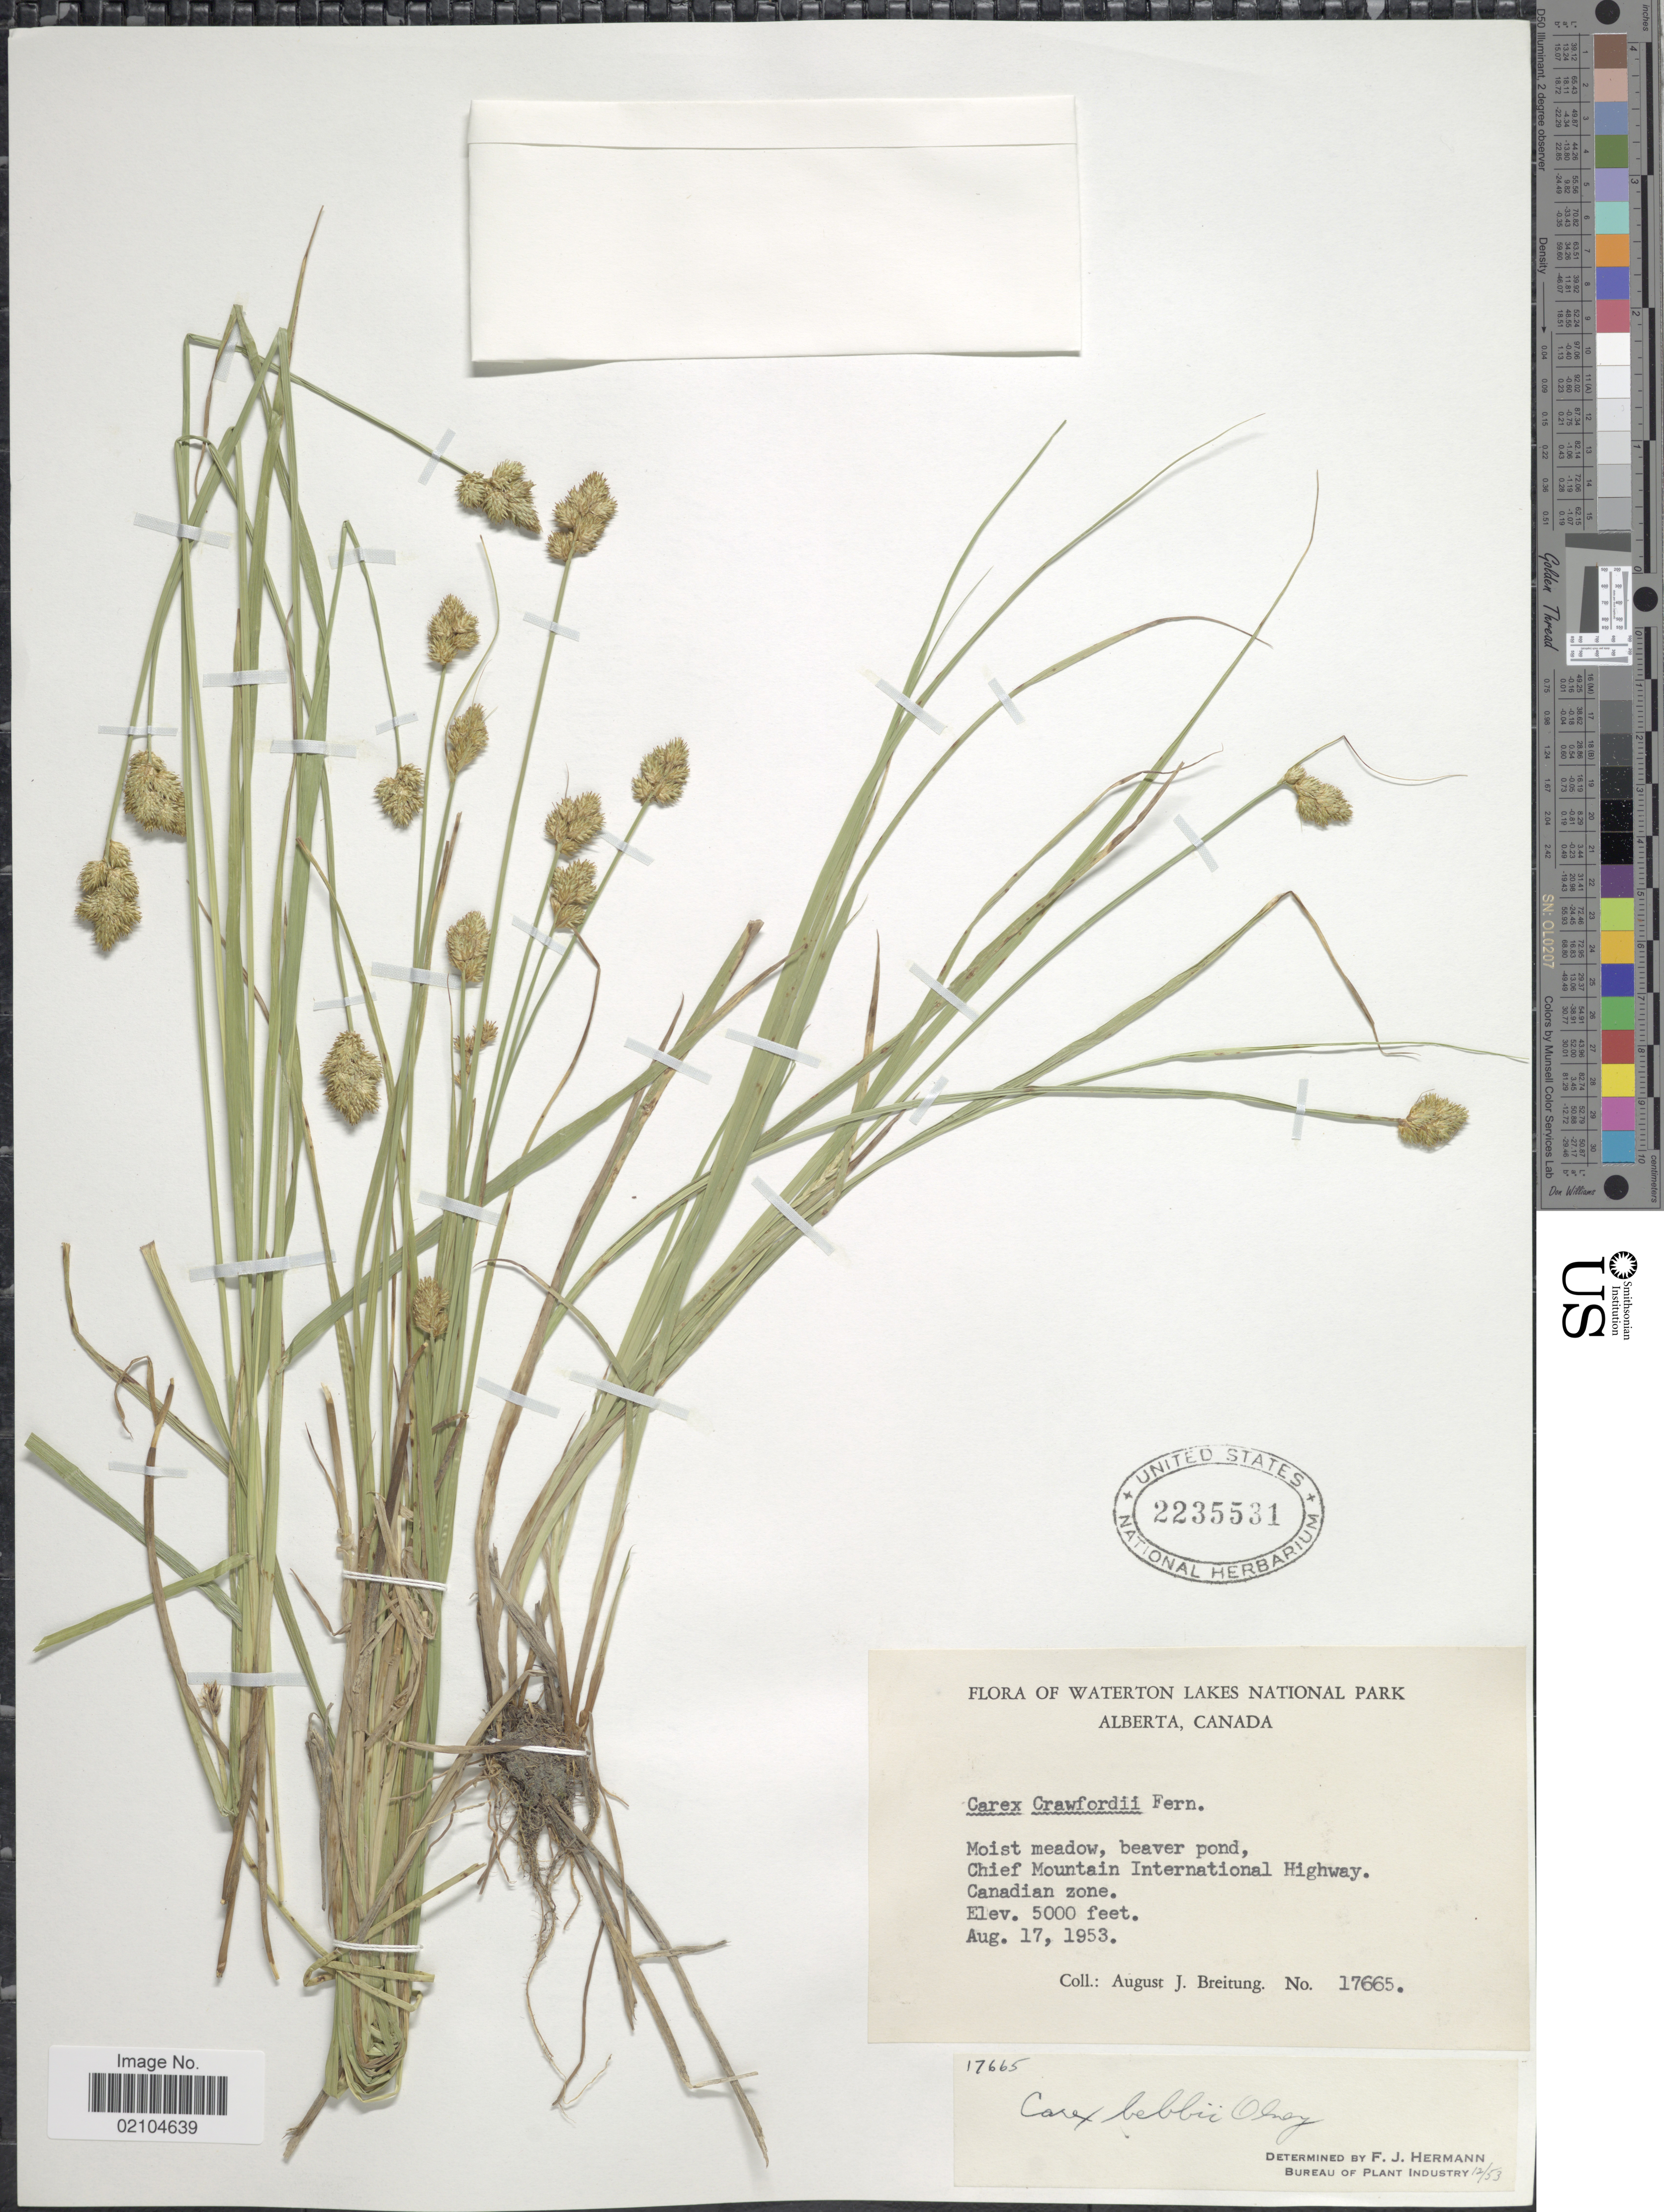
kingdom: Plantae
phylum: Tracheophyta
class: Liliopsida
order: Poales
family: Cyperaceae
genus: Carex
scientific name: Carex bebbii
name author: (L.H. Bailey) Olney ex Fernald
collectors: A. Breitung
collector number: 17665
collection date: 1953-08-17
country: Canada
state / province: Alberta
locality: Waterton Lakes National Park, Alberta, Canada, Chief Mountain International Highway, Canadian Zone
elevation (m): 1524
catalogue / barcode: US 2235531